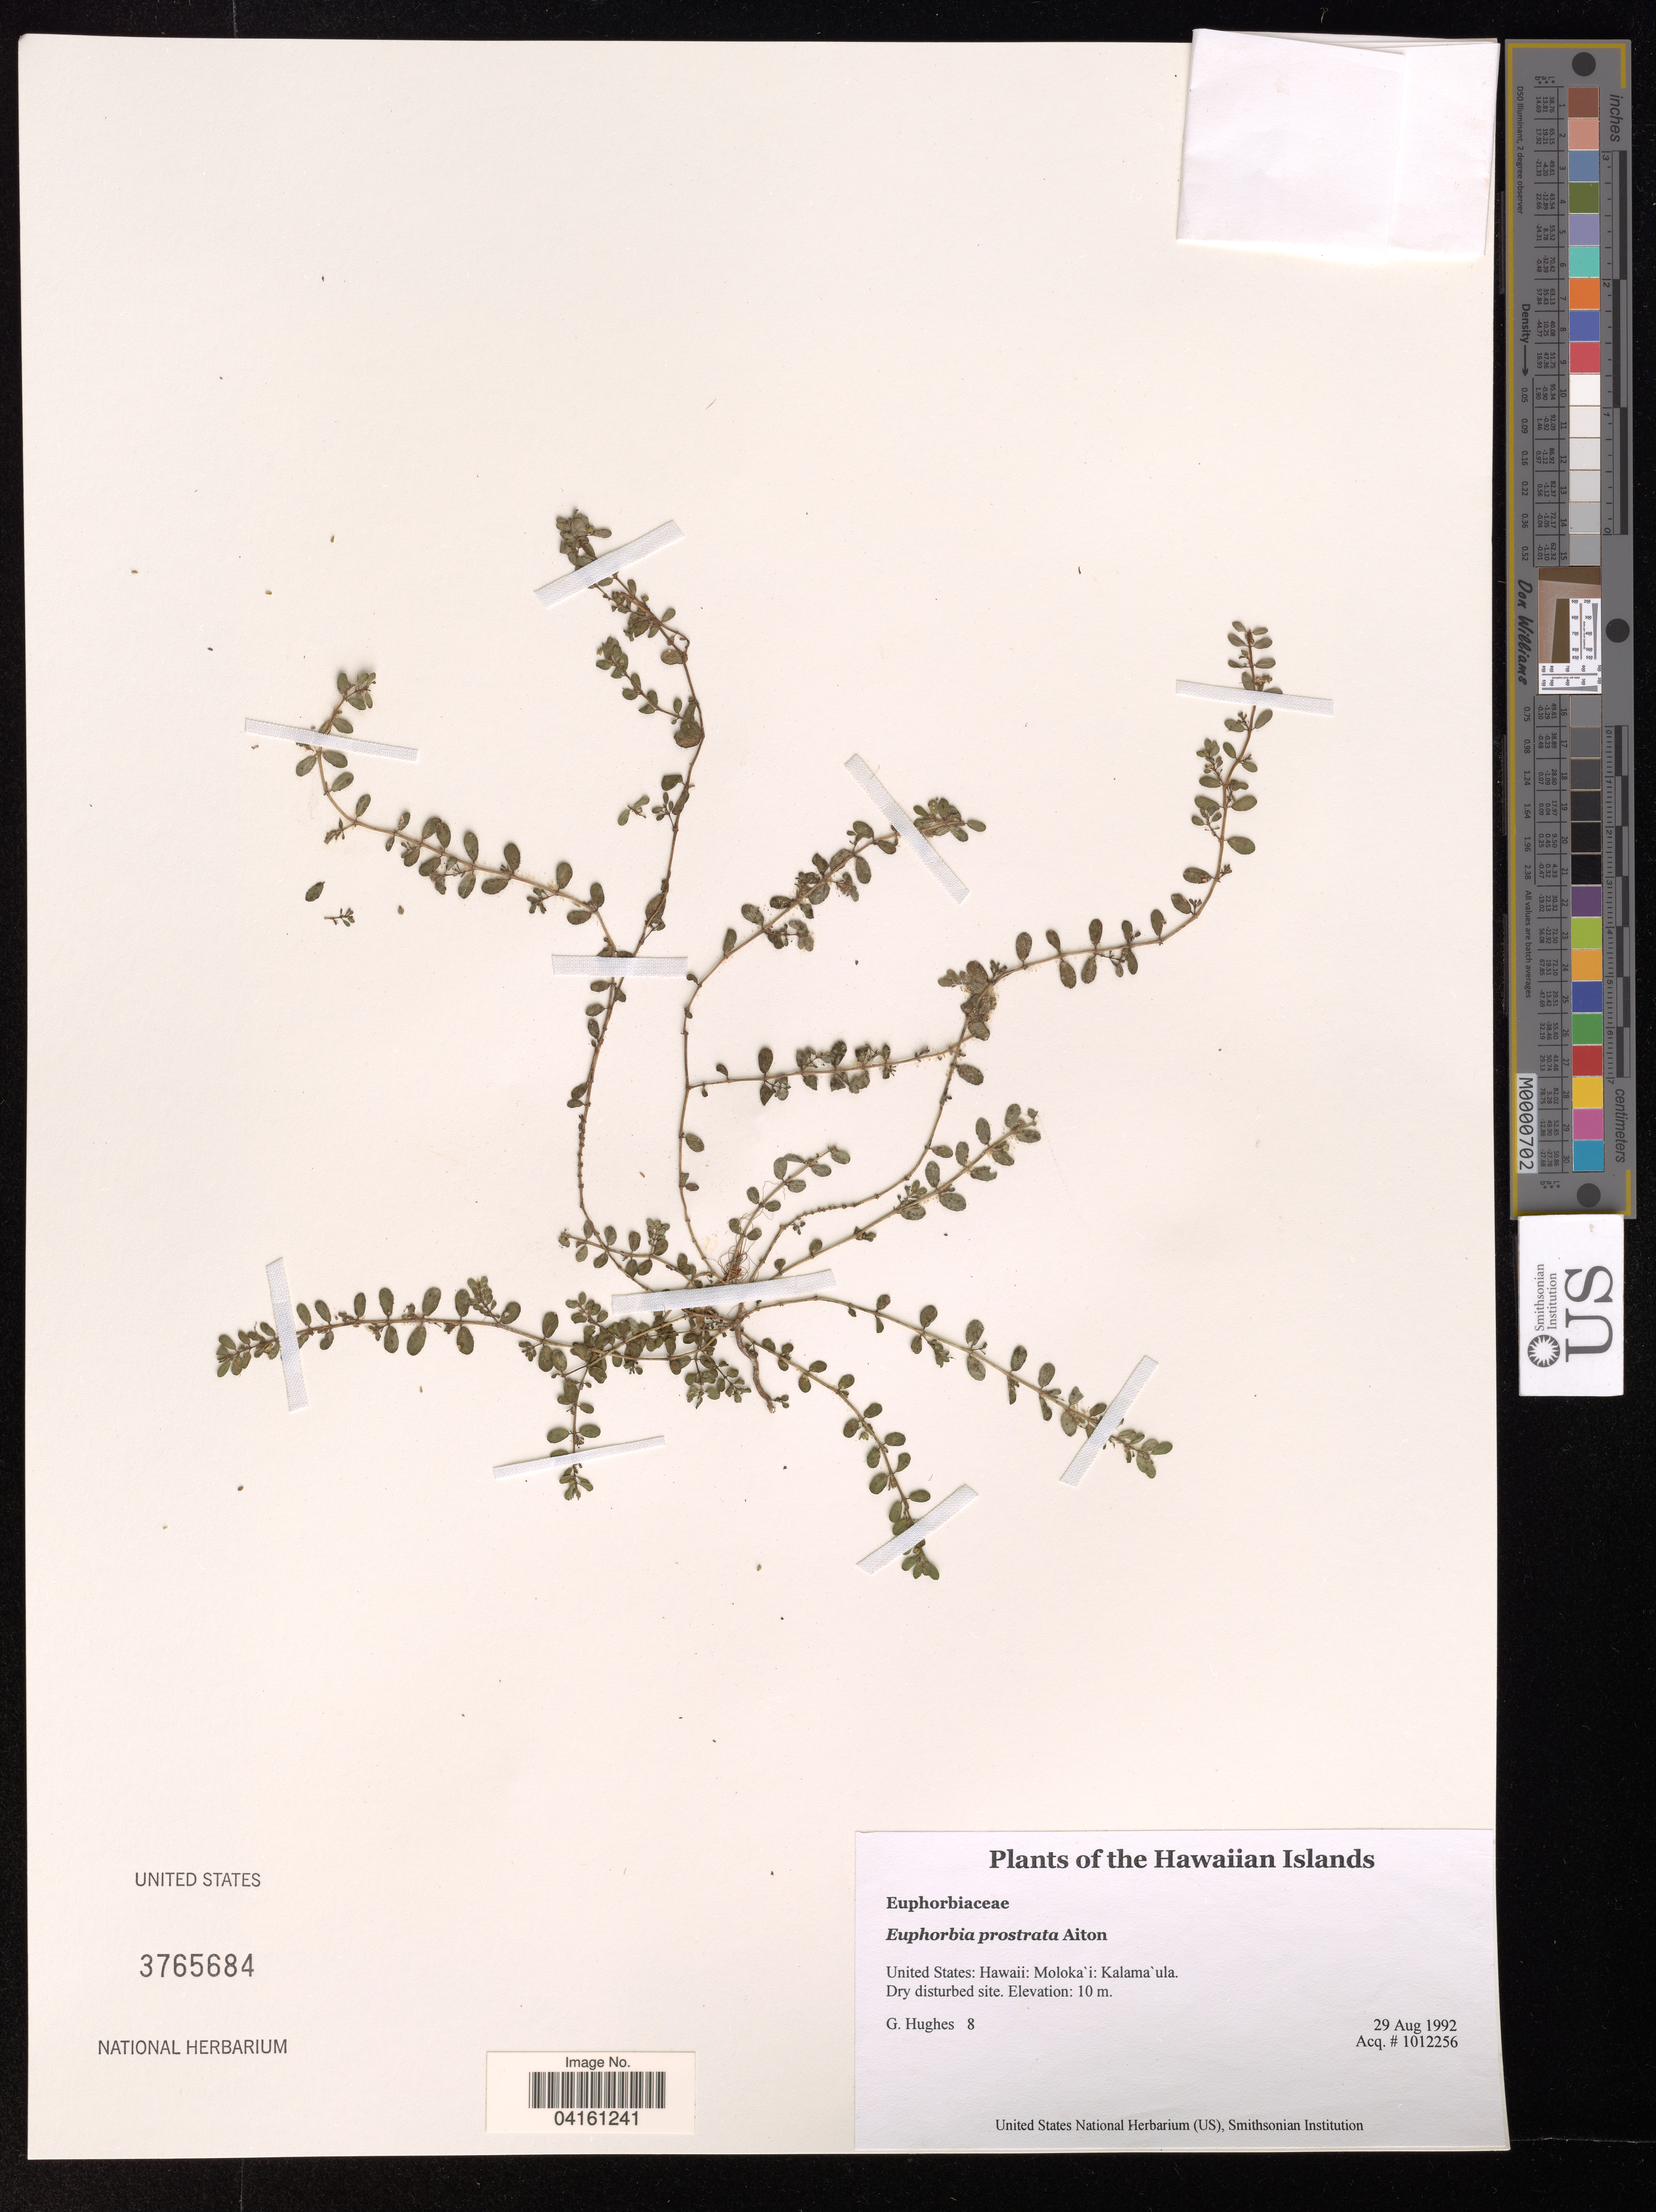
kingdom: Plantae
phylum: Tracheophyta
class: Magnoliopsida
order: Malpighiales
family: Euphorbiaceae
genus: Euphorbia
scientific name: Euphorbia prostrata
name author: Aiton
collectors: G. Hughes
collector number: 8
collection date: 1992-08-29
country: United States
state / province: Hawaii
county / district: Maui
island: Moloka'i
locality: Moloka'i: Kalama'ula.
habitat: Dry disturbed site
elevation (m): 10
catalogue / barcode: US 3765684